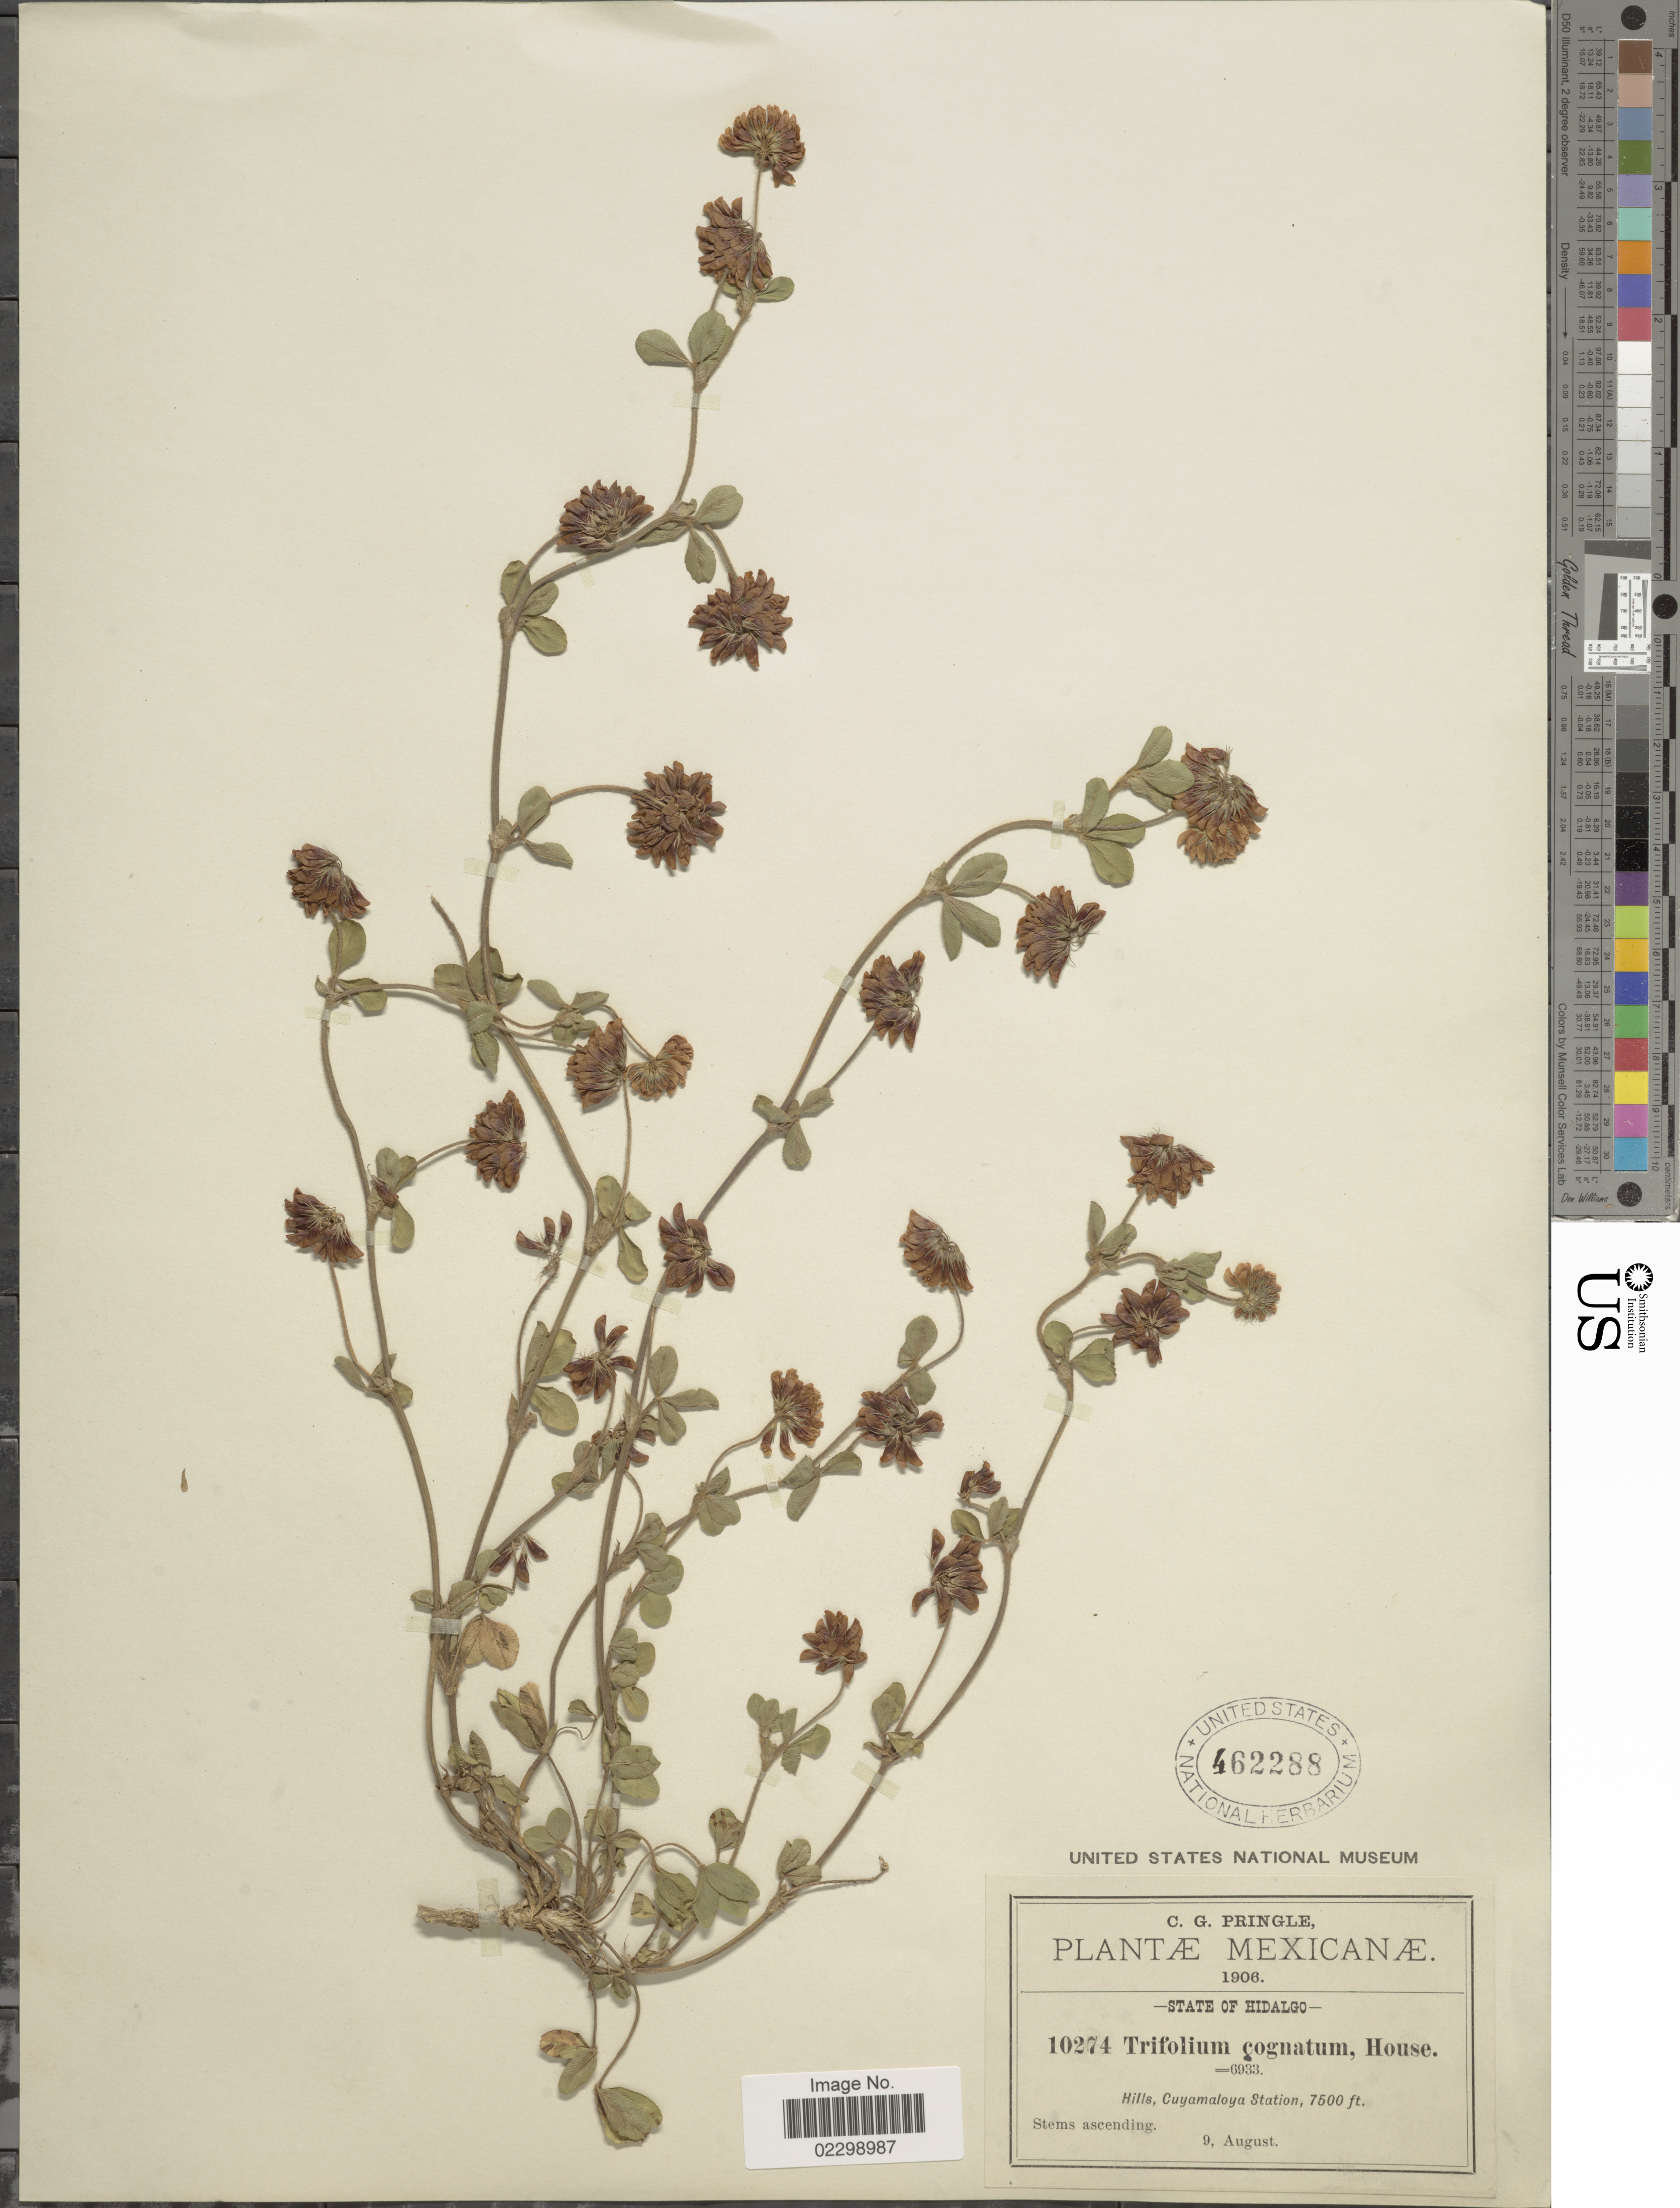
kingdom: Plantae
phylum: Tracheophyta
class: Magnoliopsida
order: Fabales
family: Fabaceae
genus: Trifolium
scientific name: Trifolium cognatum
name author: House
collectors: C. G. Pringle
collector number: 10274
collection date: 1906-08-09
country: Mexico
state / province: Hidalgo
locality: Hills, Cuyamaloya Station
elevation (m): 2286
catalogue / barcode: US 462288